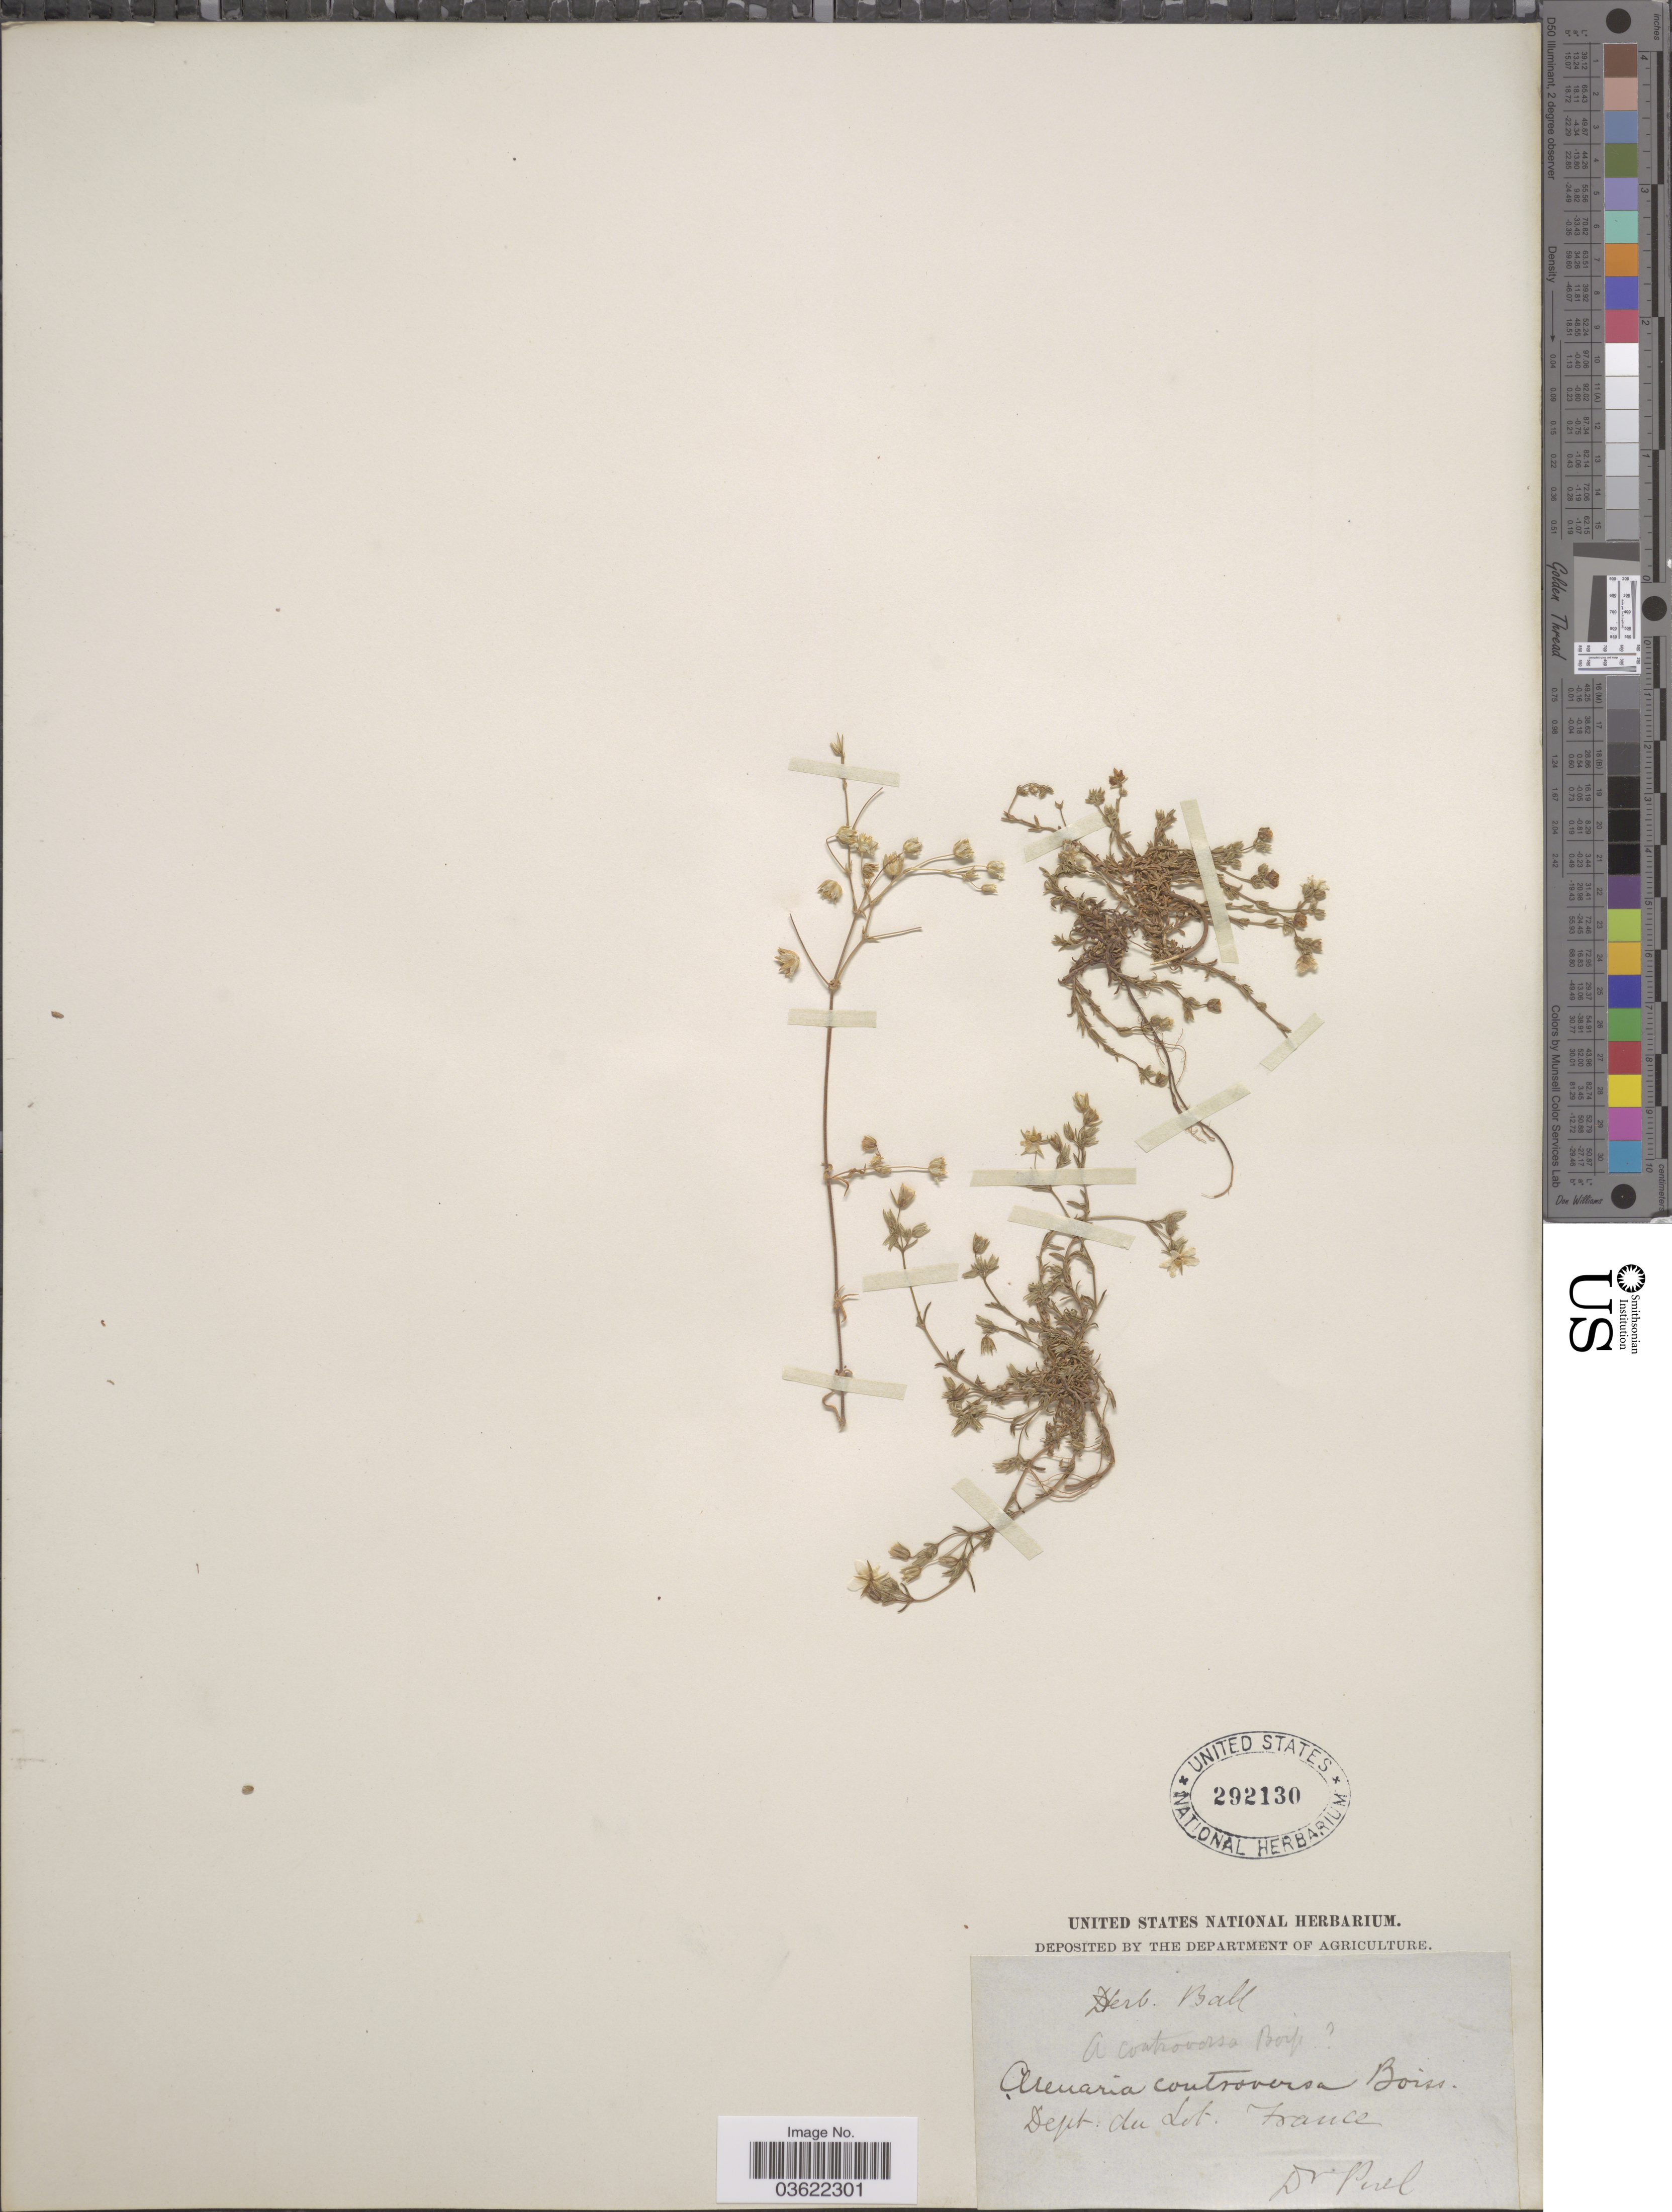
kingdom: Plantae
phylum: Tracheophyta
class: Magnoliopsida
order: Caryophyllales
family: Caryophyllaceae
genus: Arenaria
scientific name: Arenaria controversa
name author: Boiss.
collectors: Puel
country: France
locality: Dept. du Lot.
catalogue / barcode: US 292130